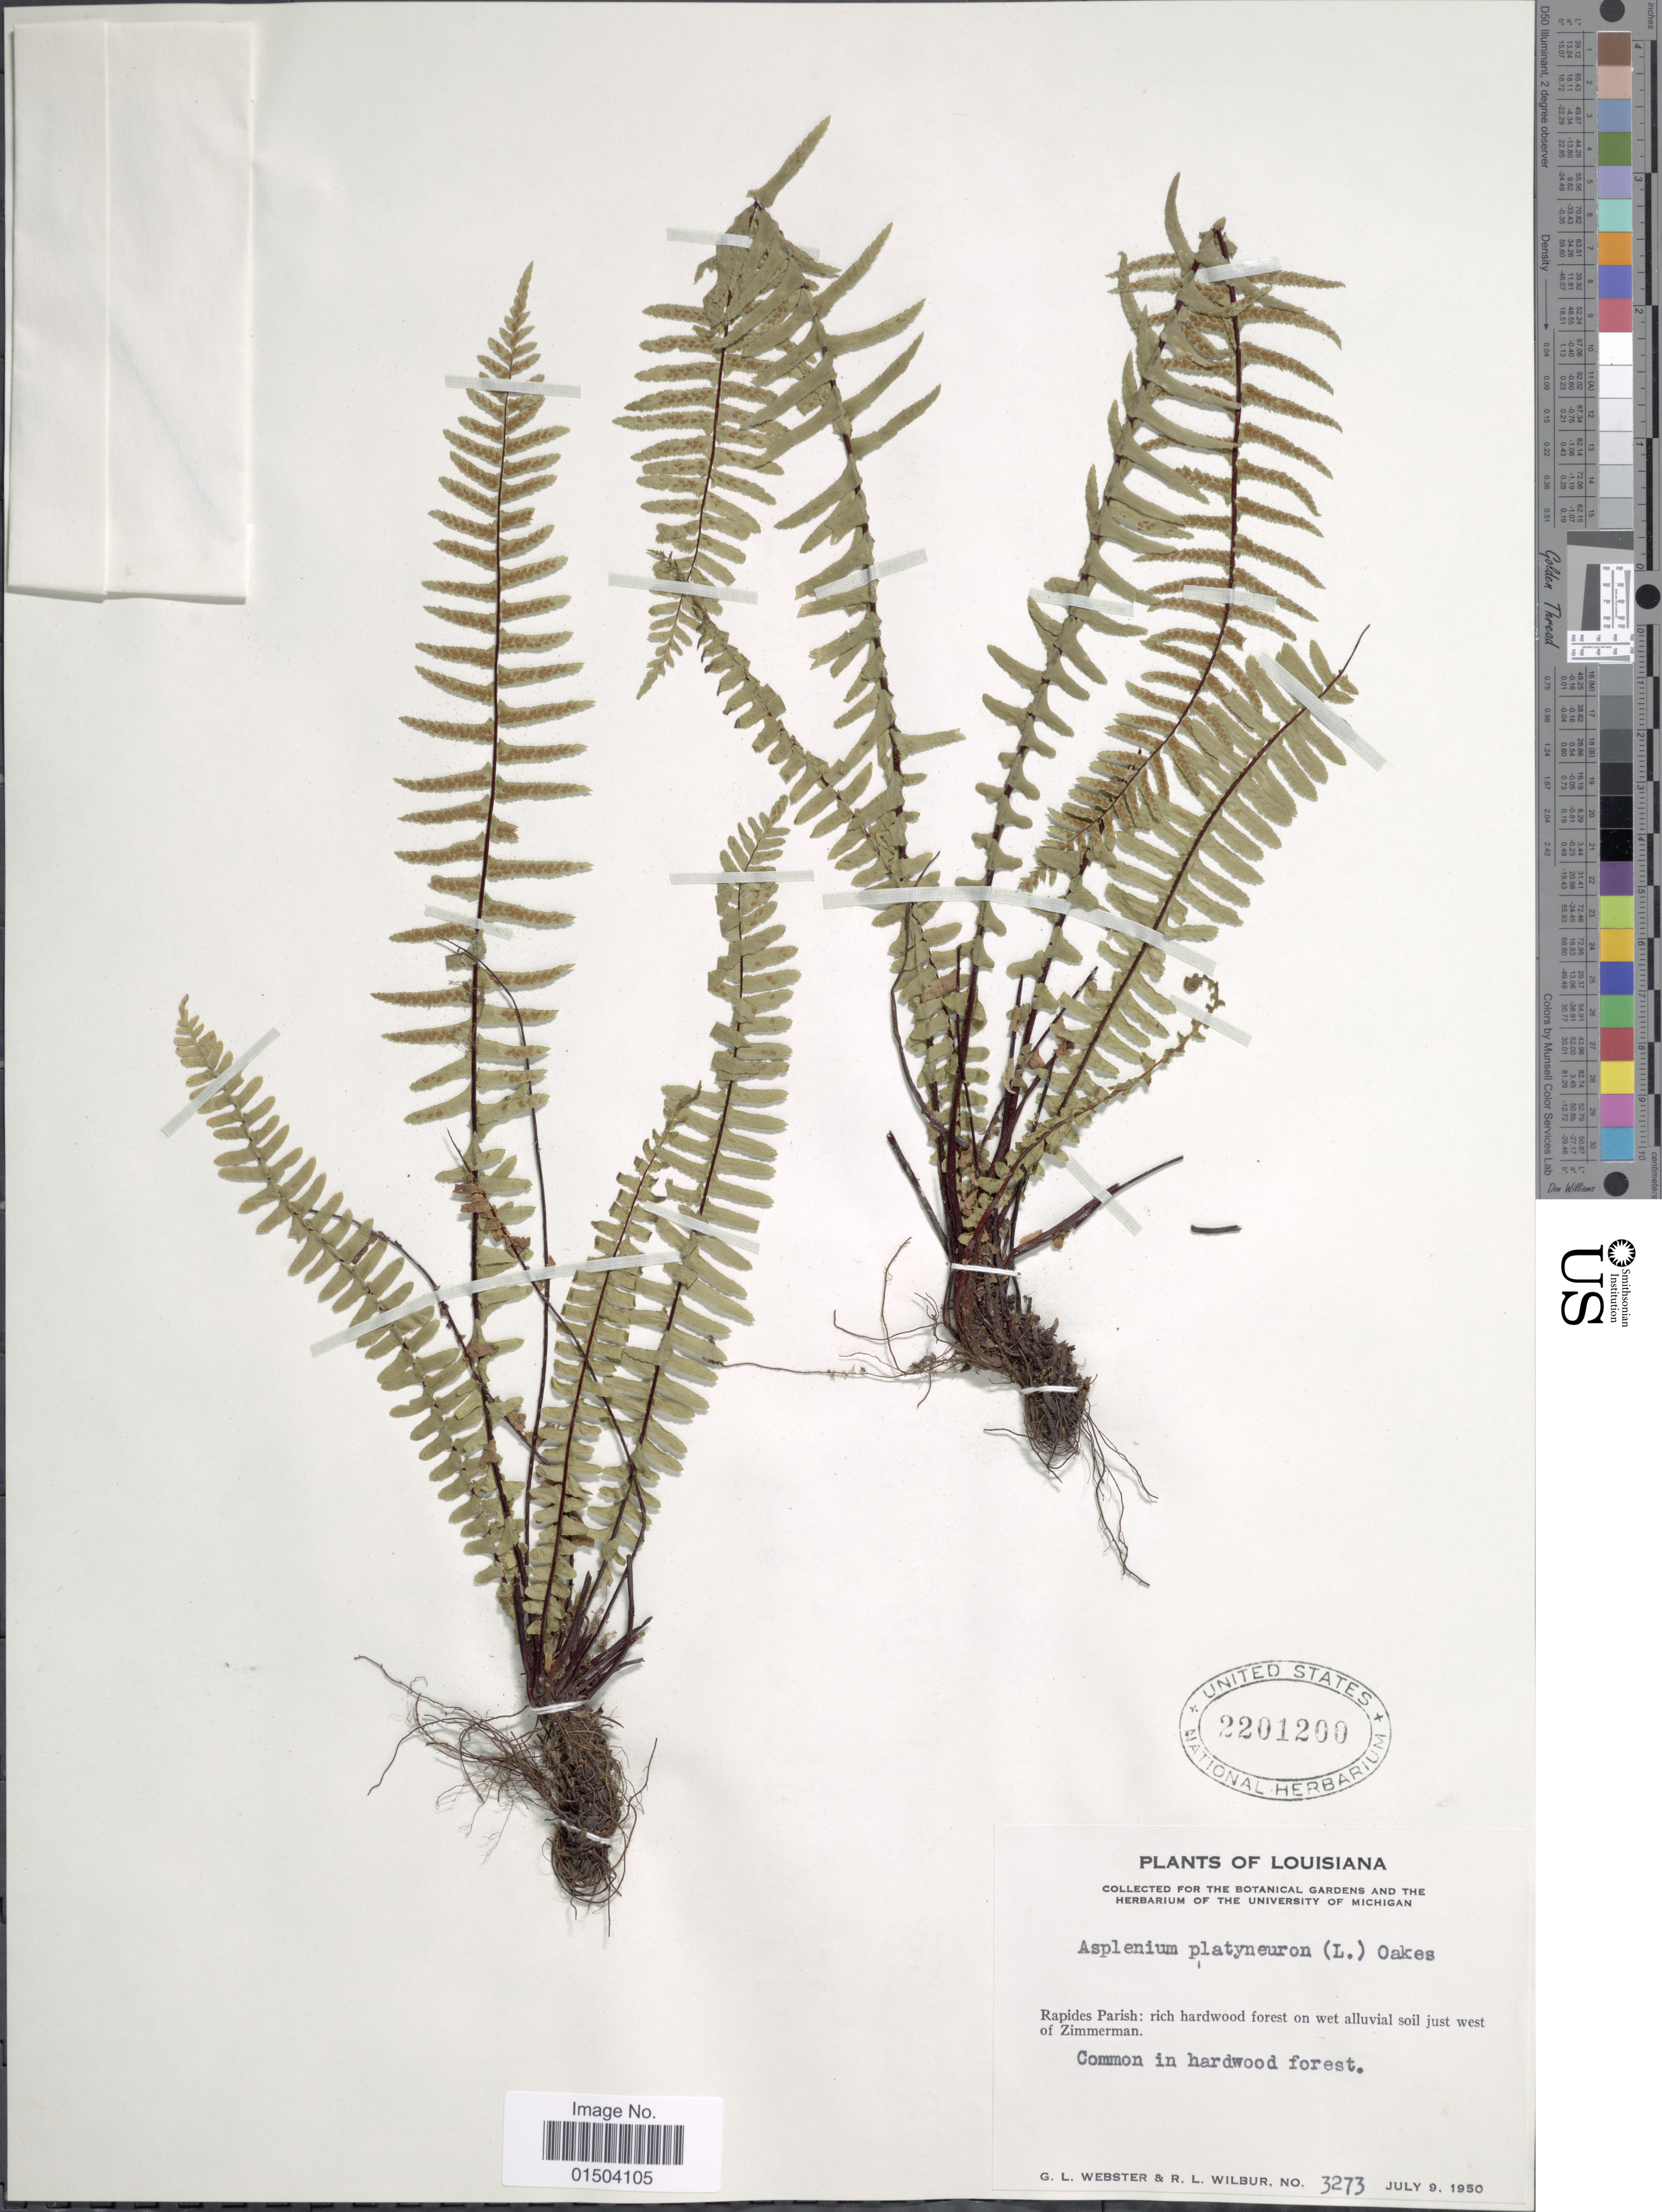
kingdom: Plantae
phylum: Tracheophyta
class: Polypodiopsida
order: Polypodiales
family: Aspleniaceae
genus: Asplenium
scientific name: Asplenium platyneuron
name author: (L.) Britton, Stearns & Poggenb.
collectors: G. L. Webster & R. L. Wilbur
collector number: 3273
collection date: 1950-07-09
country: United States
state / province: Louisiana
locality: Rapides Parish: rich hardwood forest on wet alluvial soil just west of Zimmerman.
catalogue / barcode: US 2201200